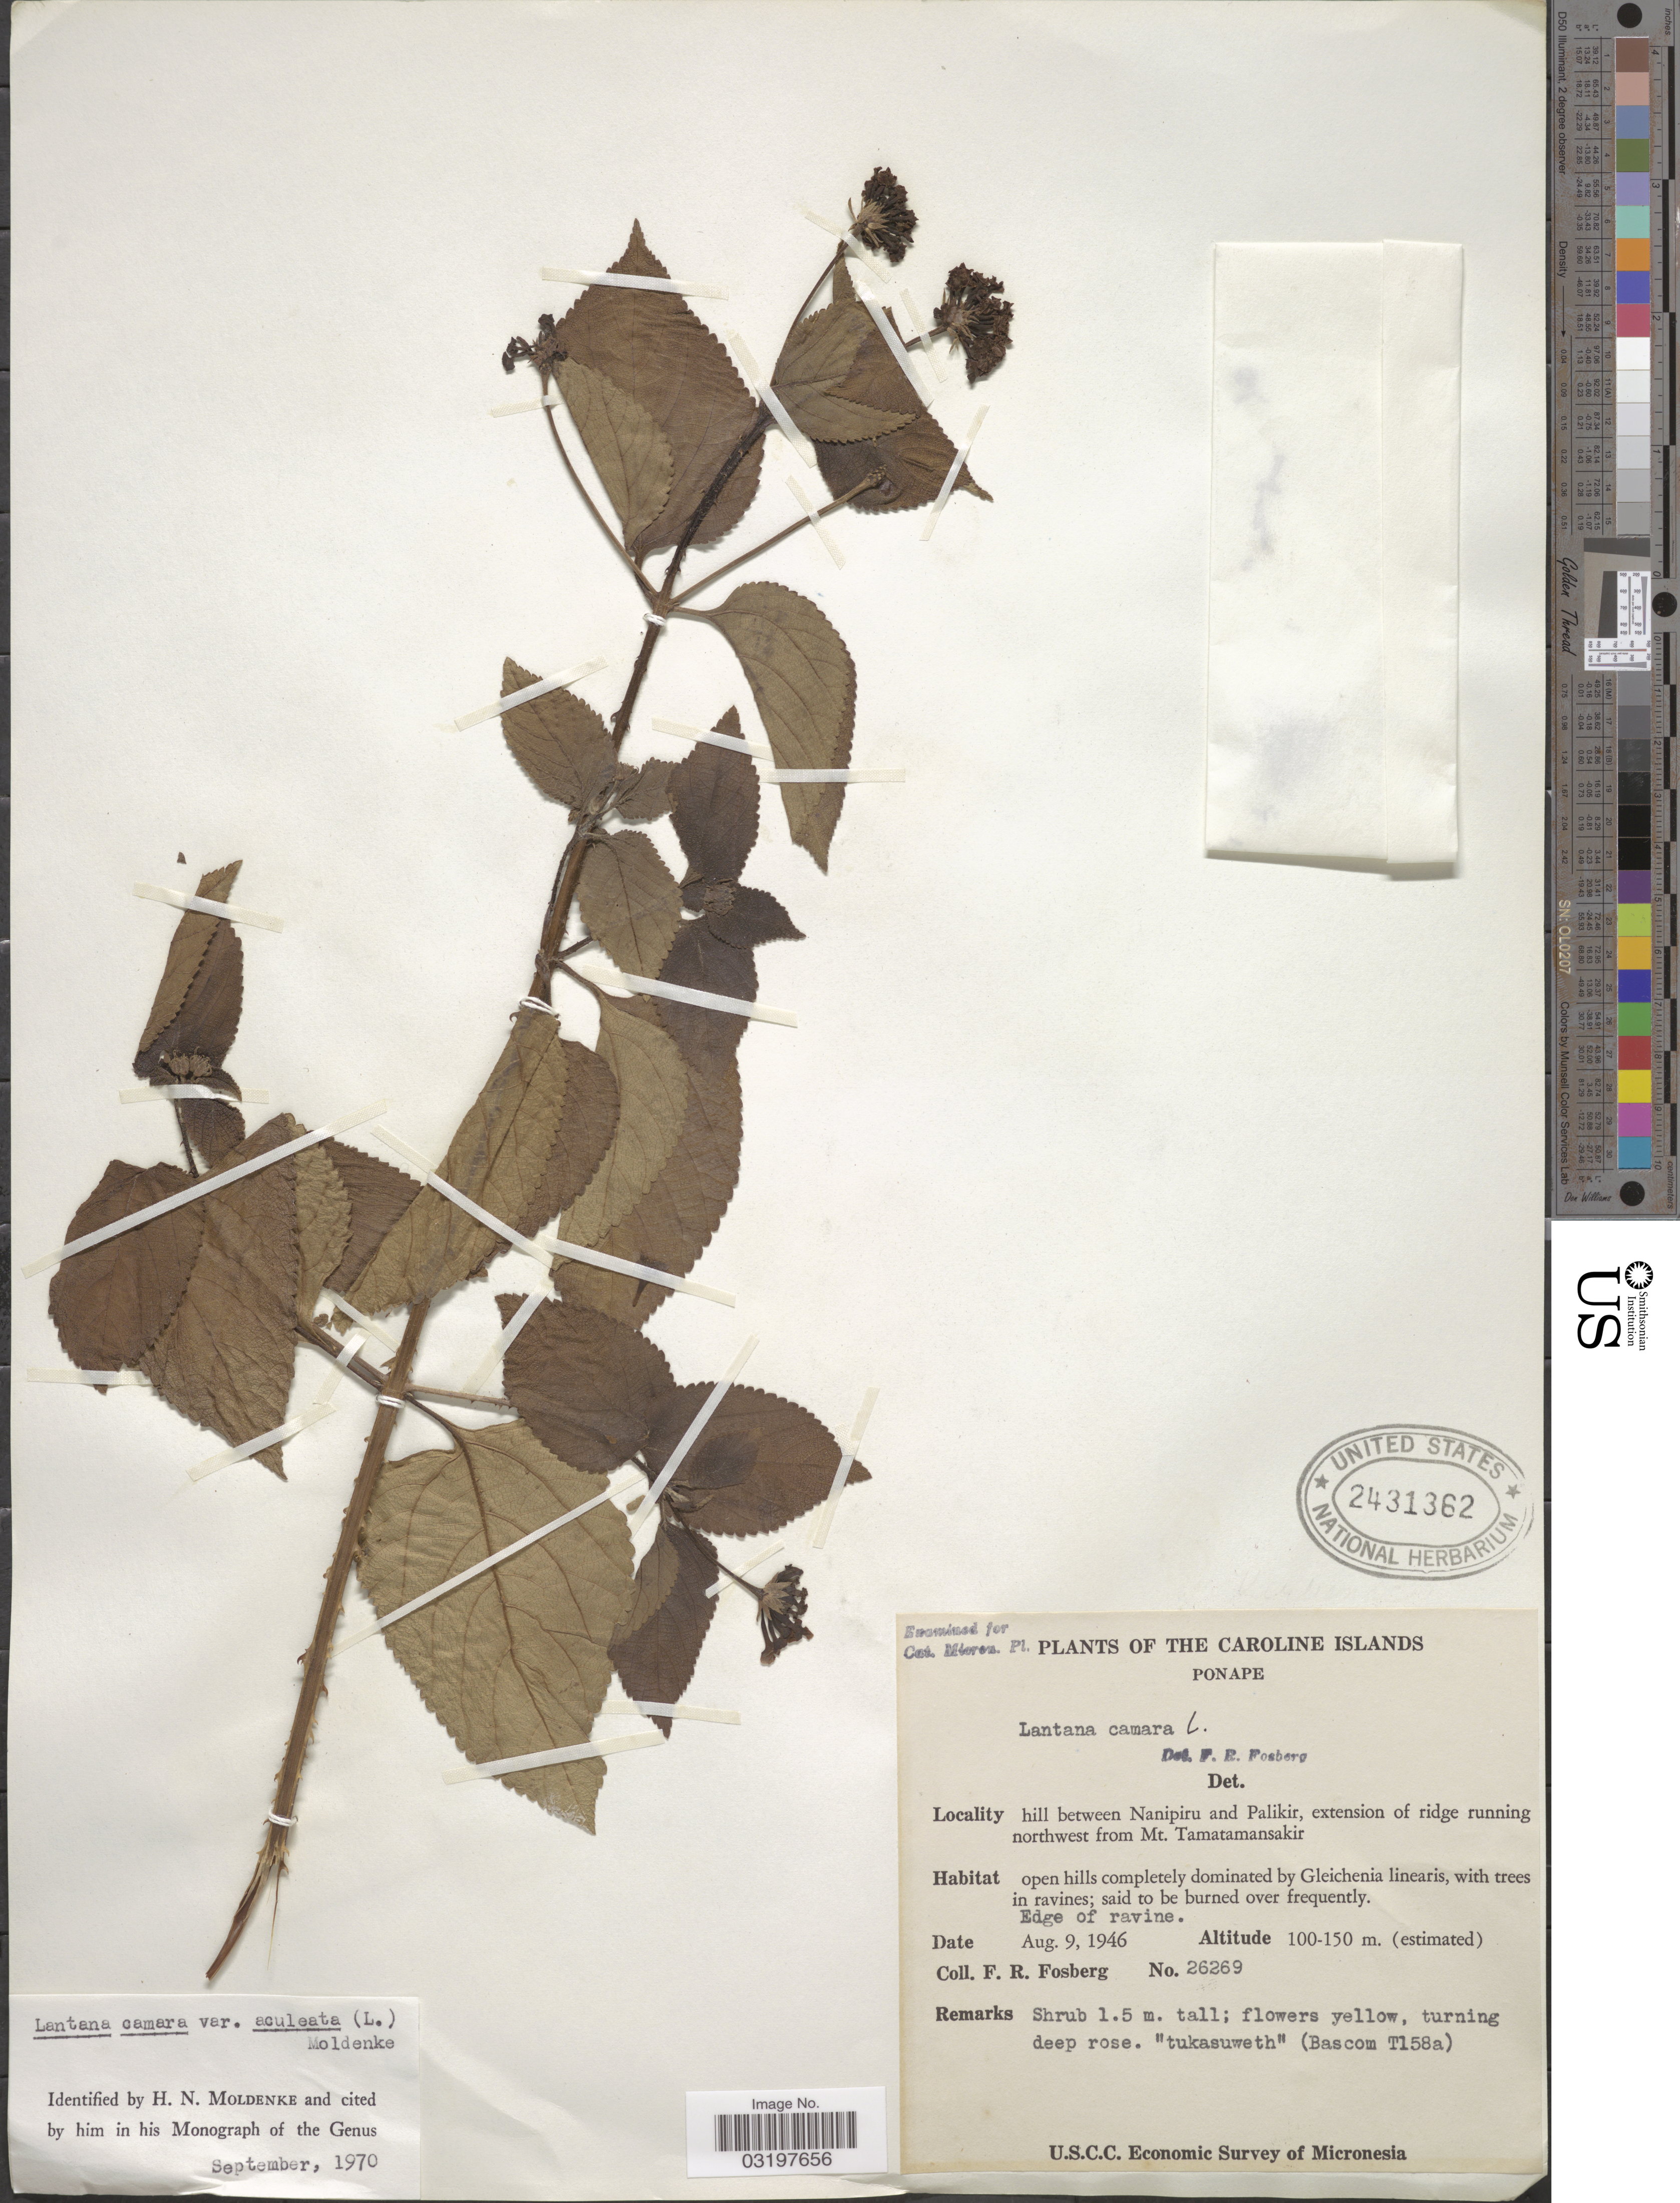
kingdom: Plantae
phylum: Tracheophyta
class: Magnoliopsida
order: Lamiales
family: Verbenaceae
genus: Lantana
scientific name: Lantana camara var. aculeata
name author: (L.) Moldenke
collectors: F. R. Fosberg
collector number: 26269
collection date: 1946-08-09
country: Micronesia, Federated States of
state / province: Pohnpei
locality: The Caroline Islands. Ponape. Hill between Nanipiru and Palikir, extension of ridge running northwest from Mt. Tamatamansakir.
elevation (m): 100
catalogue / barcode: US 2431362